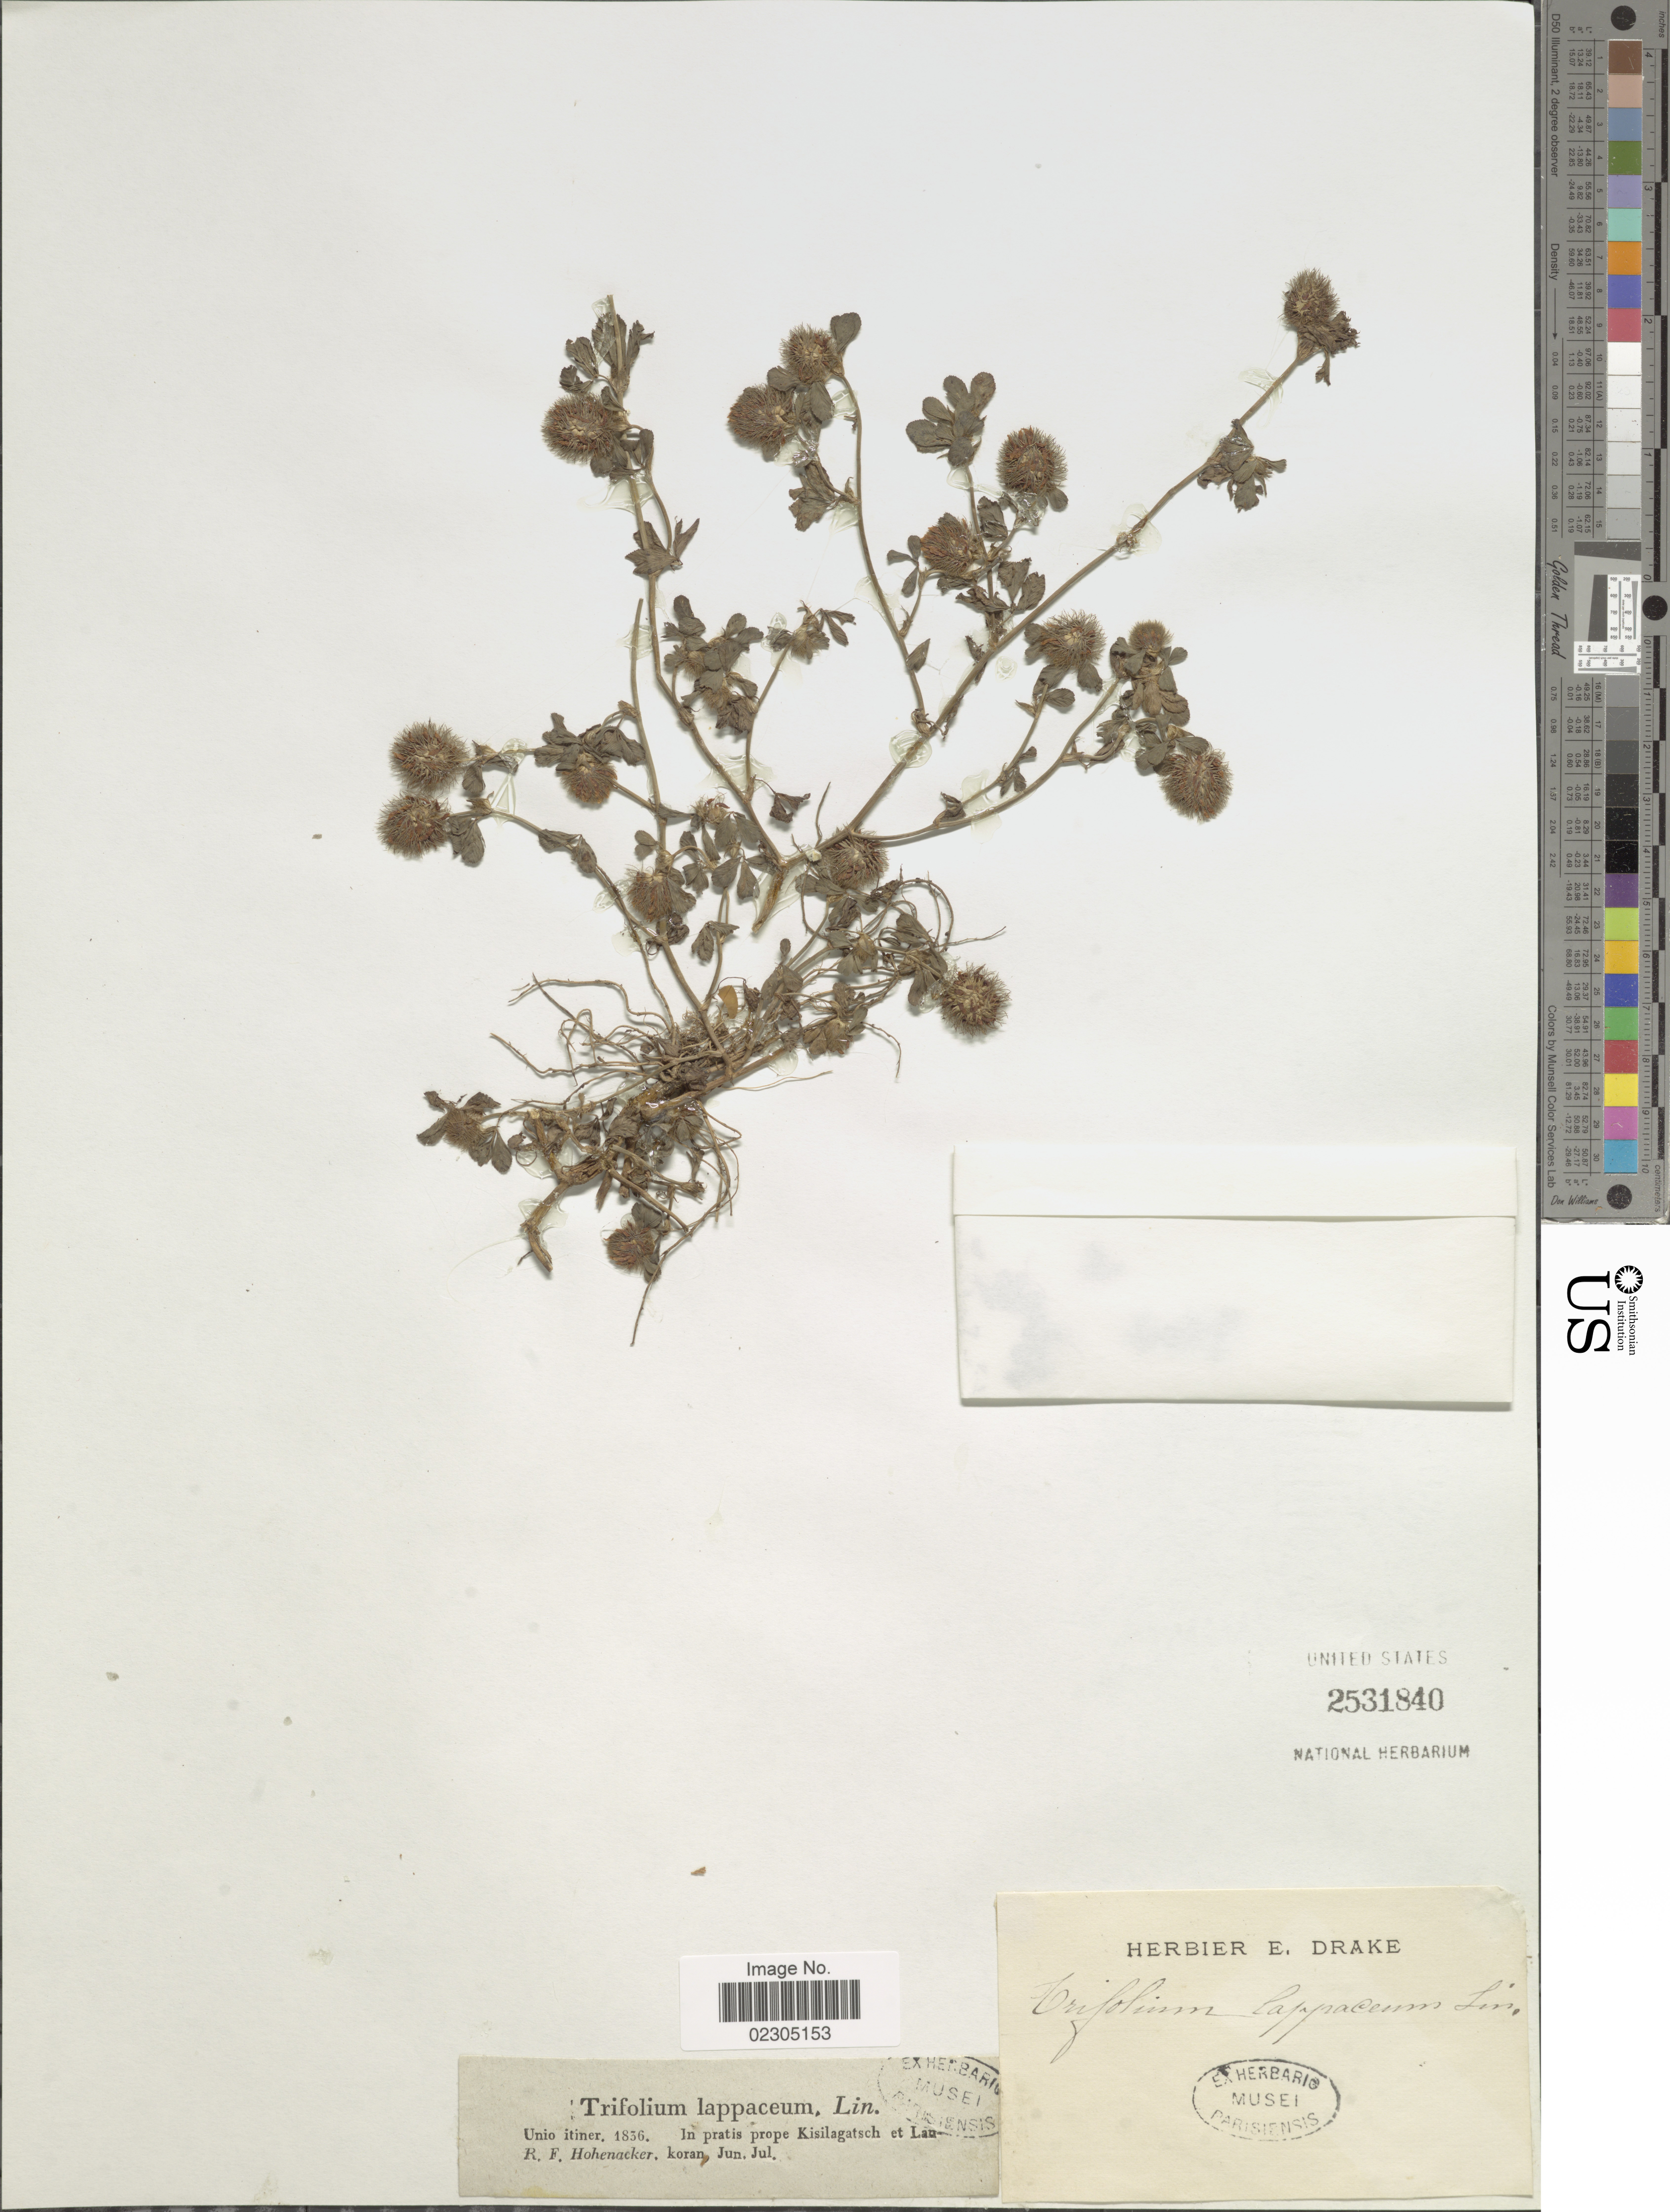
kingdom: Plantae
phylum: Tracheophyta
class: Magnoliopsida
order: Fabales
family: Fabaceae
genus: Trifolium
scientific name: Trifolium lappaceum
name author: L.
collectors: R. F. Hohenacker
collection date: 1836-06/1836-07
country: Azerbaijan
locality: In pratis prope Kisilagatsch et Lankoran.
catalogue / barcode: US 2531840